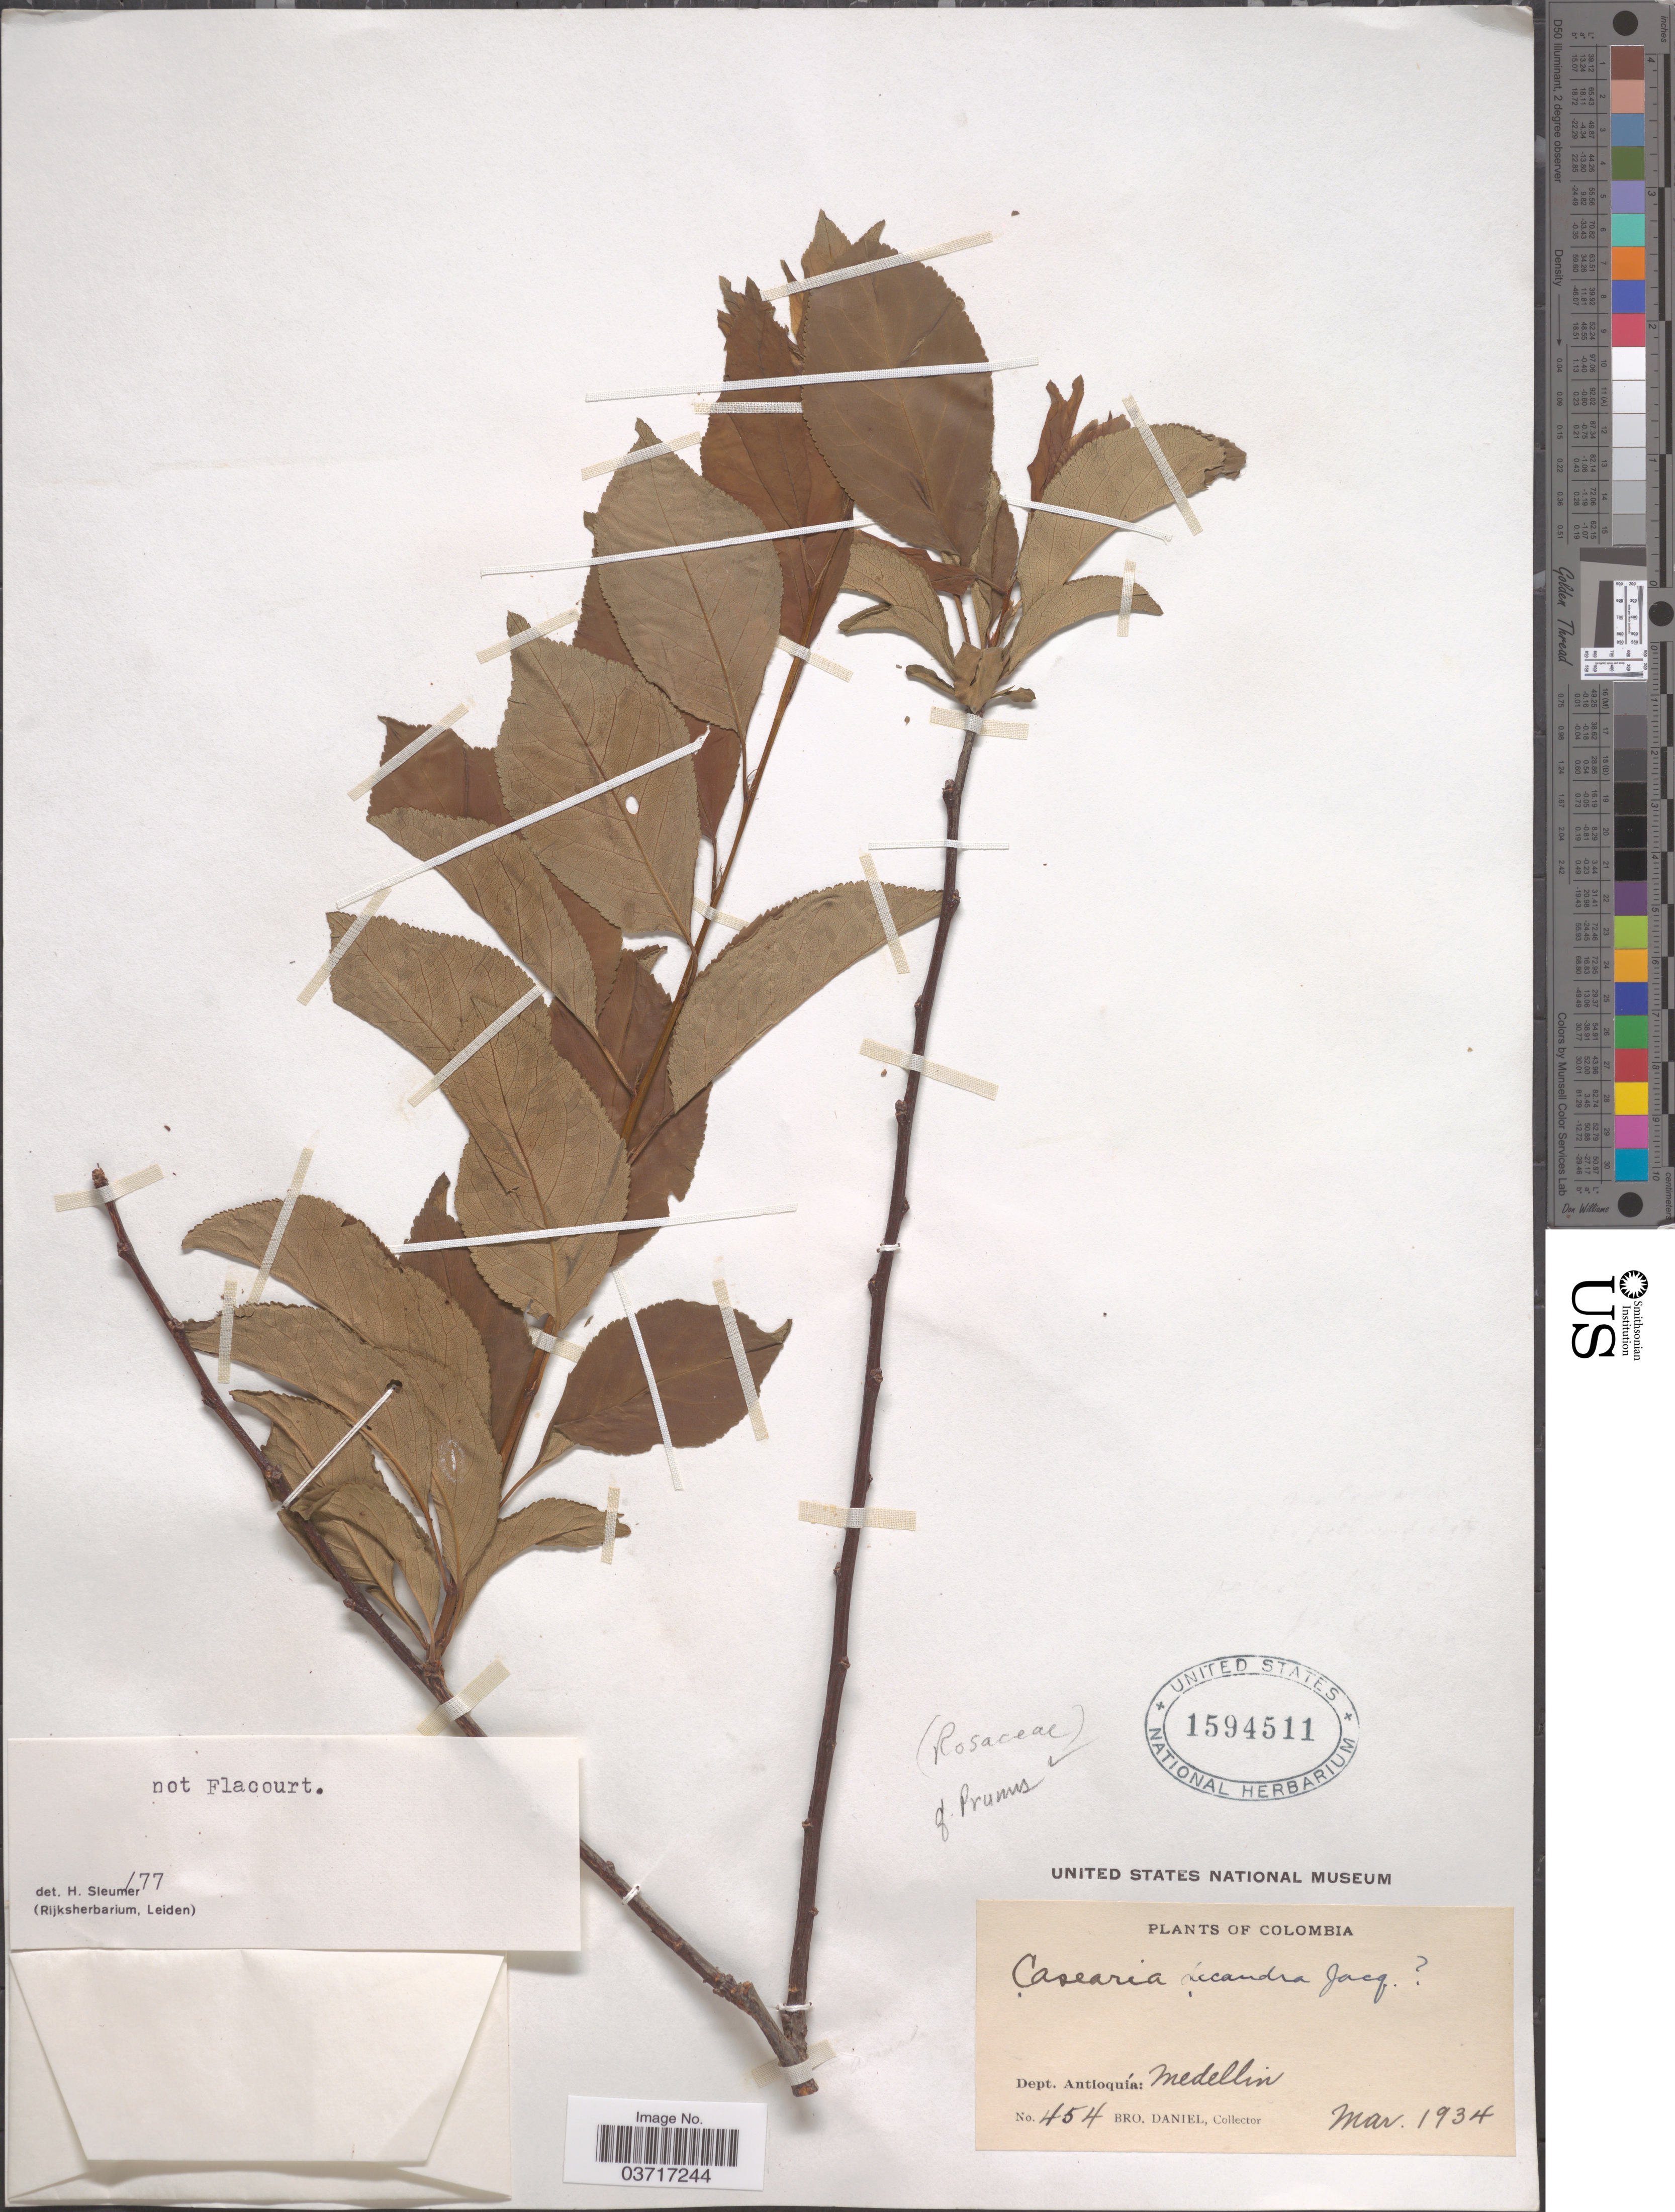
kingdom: Plantae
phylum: Tracheophyta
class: Magnoliopsida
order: Rosales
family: Rosaceae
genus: Prunus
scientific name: Prunus sp.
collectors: Bro. Daniel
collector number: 454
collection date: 1934-03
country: Colombia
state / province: Antioquia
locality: Dept. Antioquía: Medellin.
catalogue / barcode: US 1594511